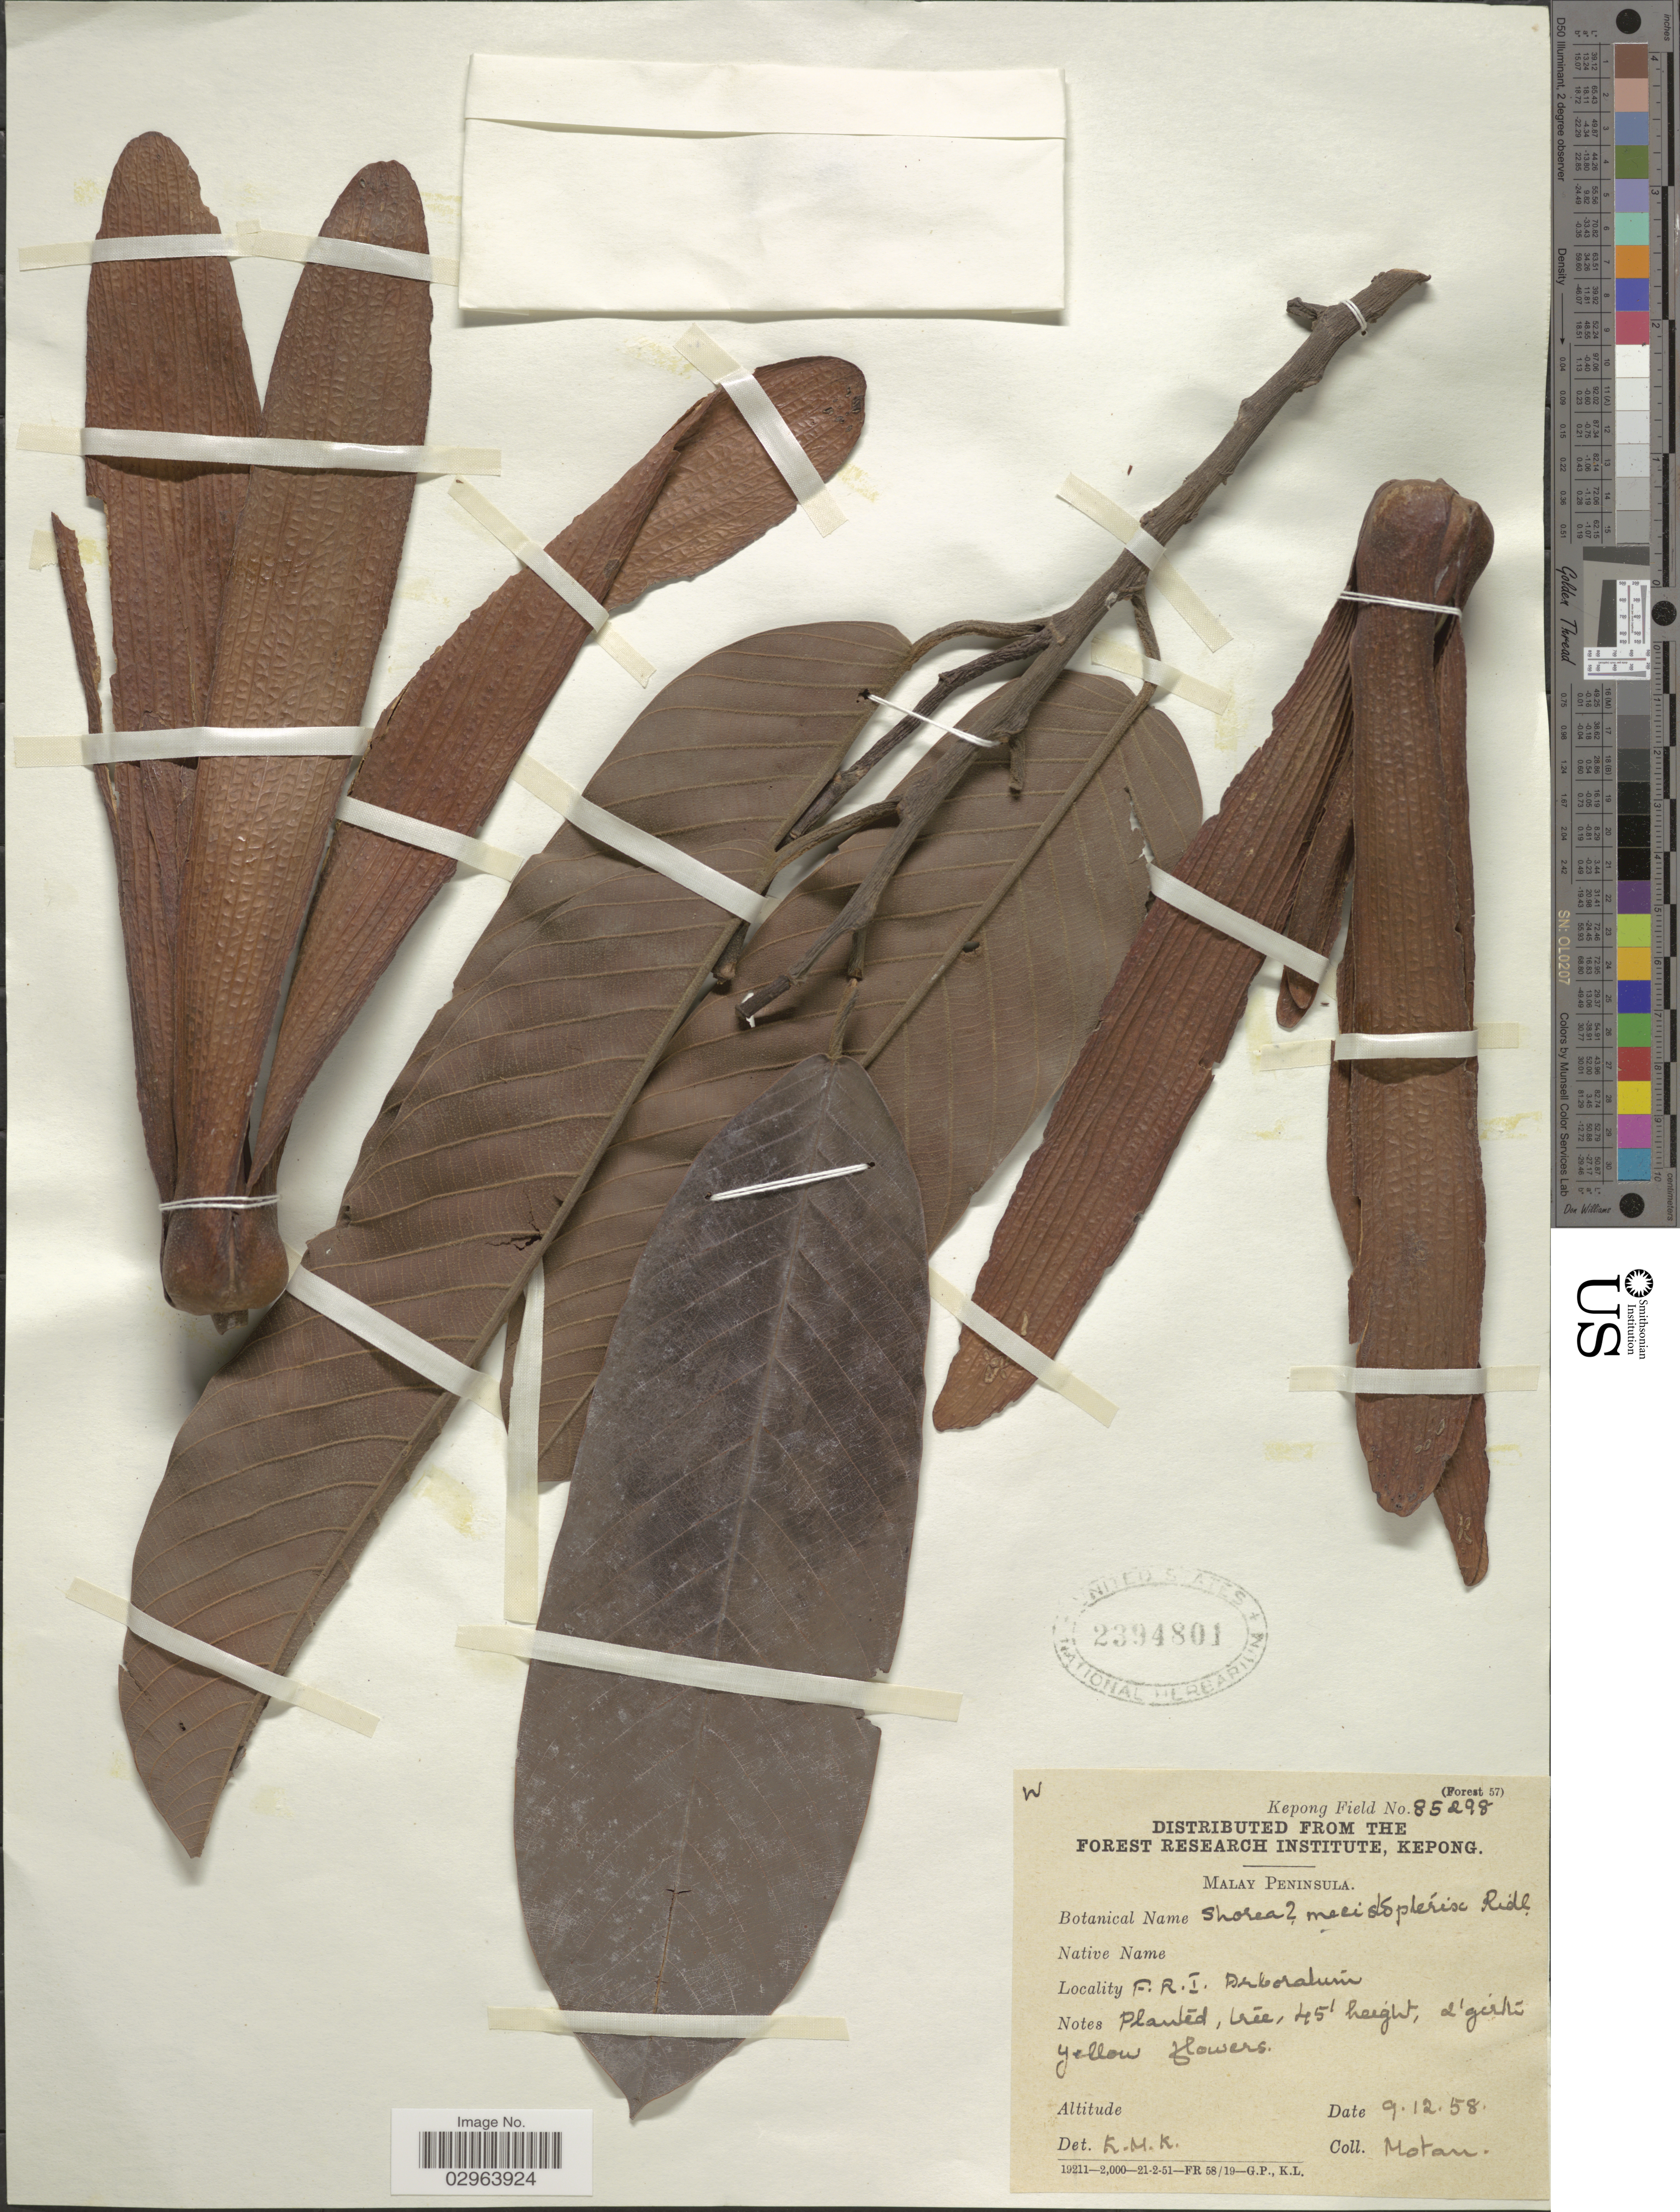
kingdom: Plantae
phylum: Tracheophyta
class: Magnoliopsida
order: Malvales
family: Dipterocarpaceae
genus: Rubroshorea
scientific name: Rubroshorea mecistopteryx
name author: (Ridl.) P.S. Ashton & J. Heck.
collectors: -. Motan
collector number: Kepong Field 85298?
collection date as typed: Transcribed d/m/y: 9/12/58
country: Malaysia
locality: Malay Peninsula, F.R.I. Arboratum.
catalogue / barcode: US 2394801